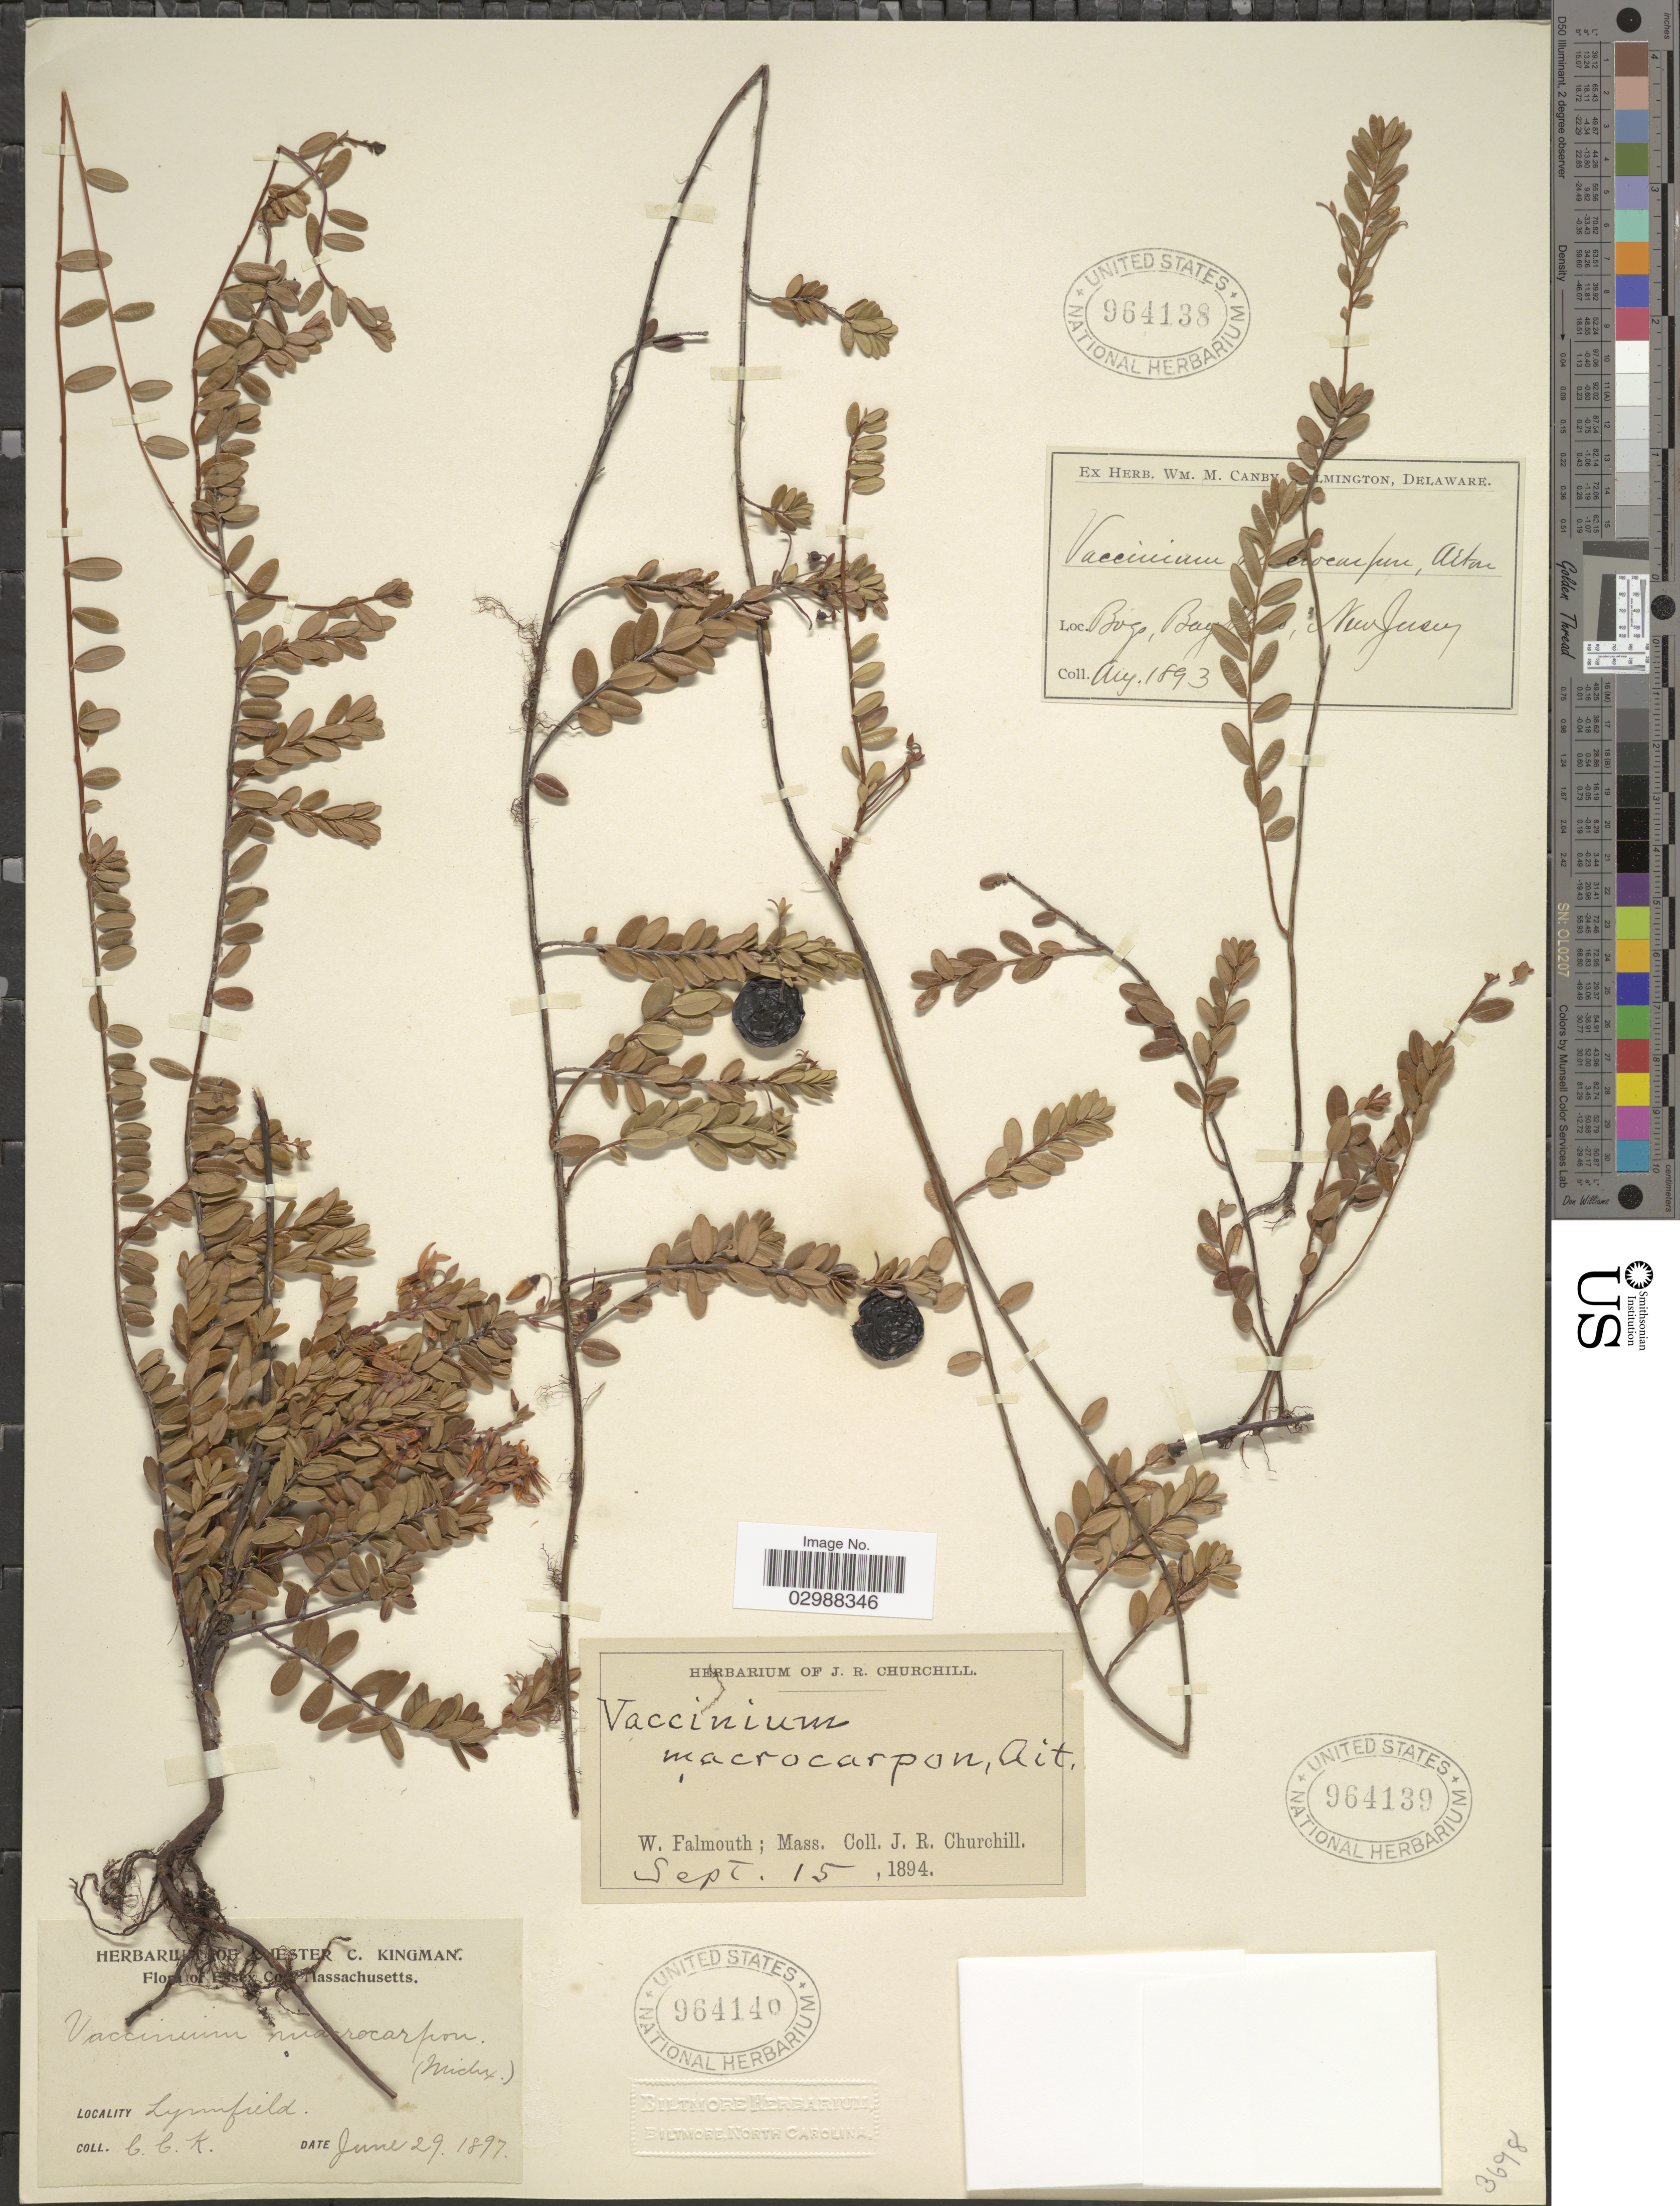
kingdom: Plantae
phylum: Tracheophyta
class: Magnoliopsida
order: Ericales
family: Ericaceae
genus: Vaccinium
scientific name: Vaccinium macrocarpon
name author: Aiton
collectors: C. Kingman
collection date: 1897-06-29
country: United States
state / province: Massachusetts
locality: Essex County. Lynnfield.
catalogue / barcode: US 964140-3